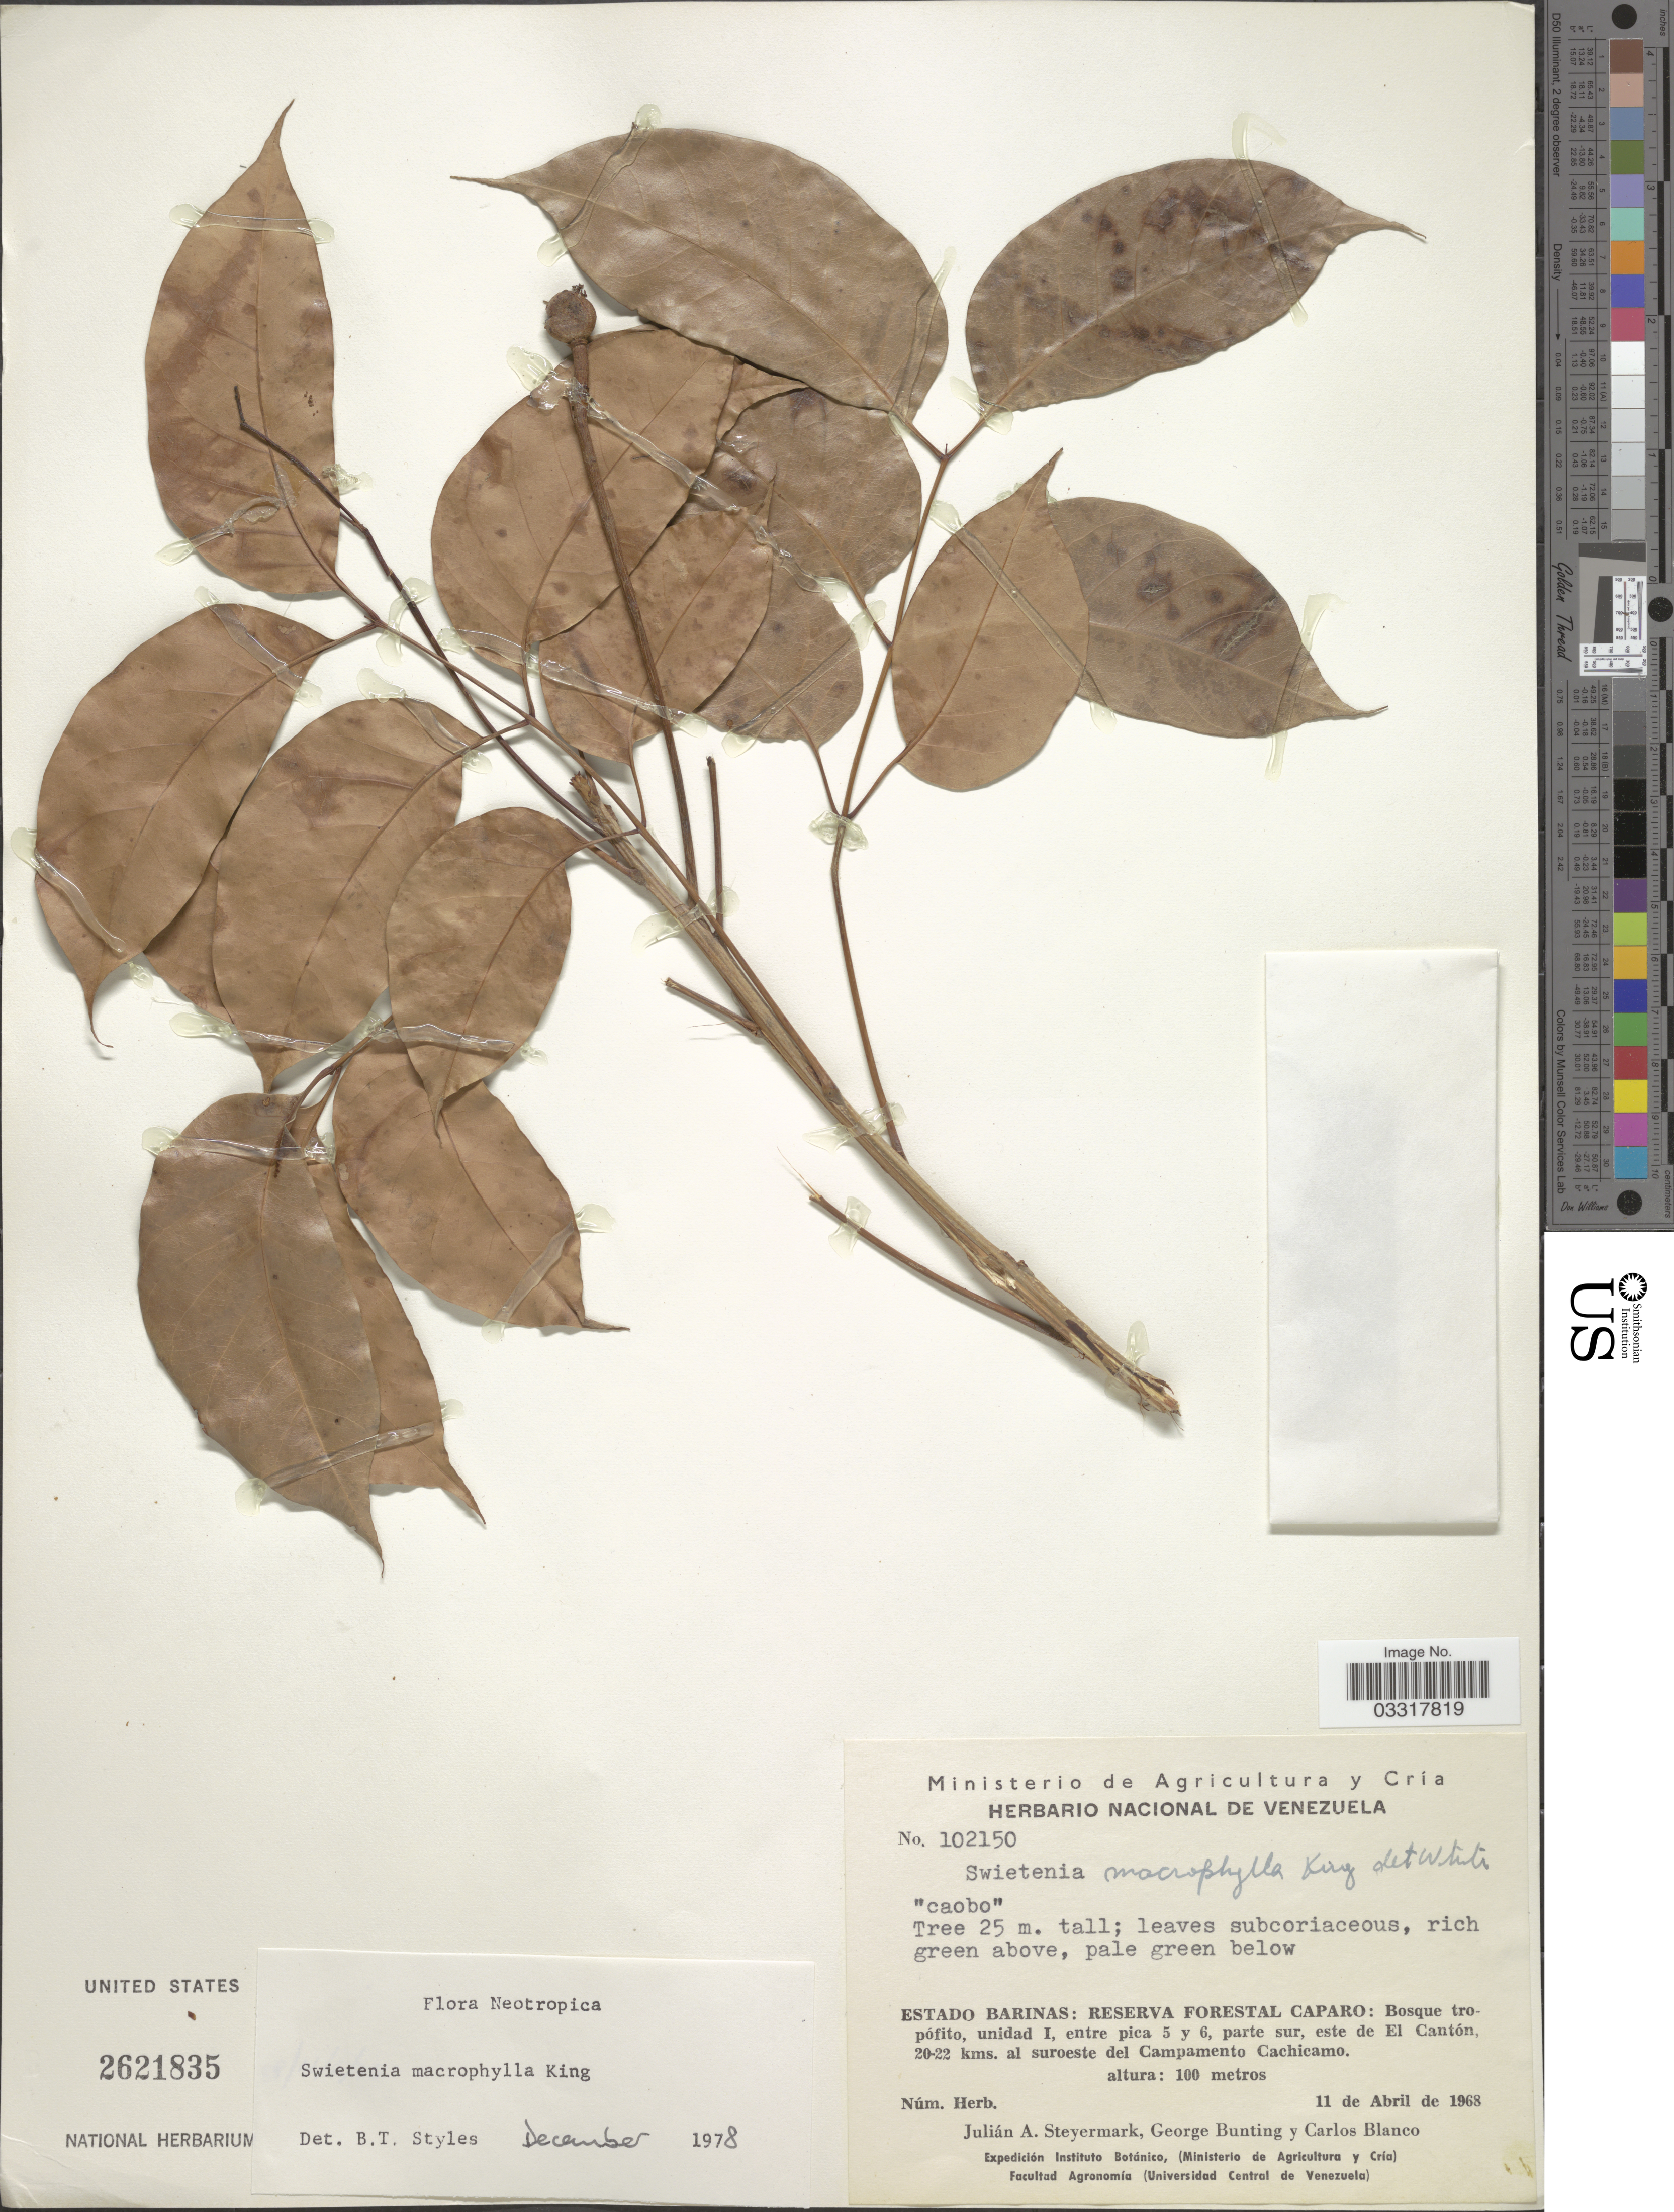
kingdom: Plantae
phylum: Tracheophyta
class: Magnoliopsida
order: Sapindales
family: Meliaceae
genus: Swietenia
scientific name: Swietenia macrophylla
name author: King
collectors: J. Steyermark, G. S. Bunting & C. Blanco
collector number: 102150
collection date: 1968-04-11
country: Venezuela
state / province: Barinas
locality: Reserva Forestal Caparo: Bosque tropófito, unidad I, entre pica 5 y 6 parte sur, este de El Cantón, 20-22 kms. al suroeste del Campamento Cachicamo.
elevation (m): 100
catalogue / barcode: US 2621835